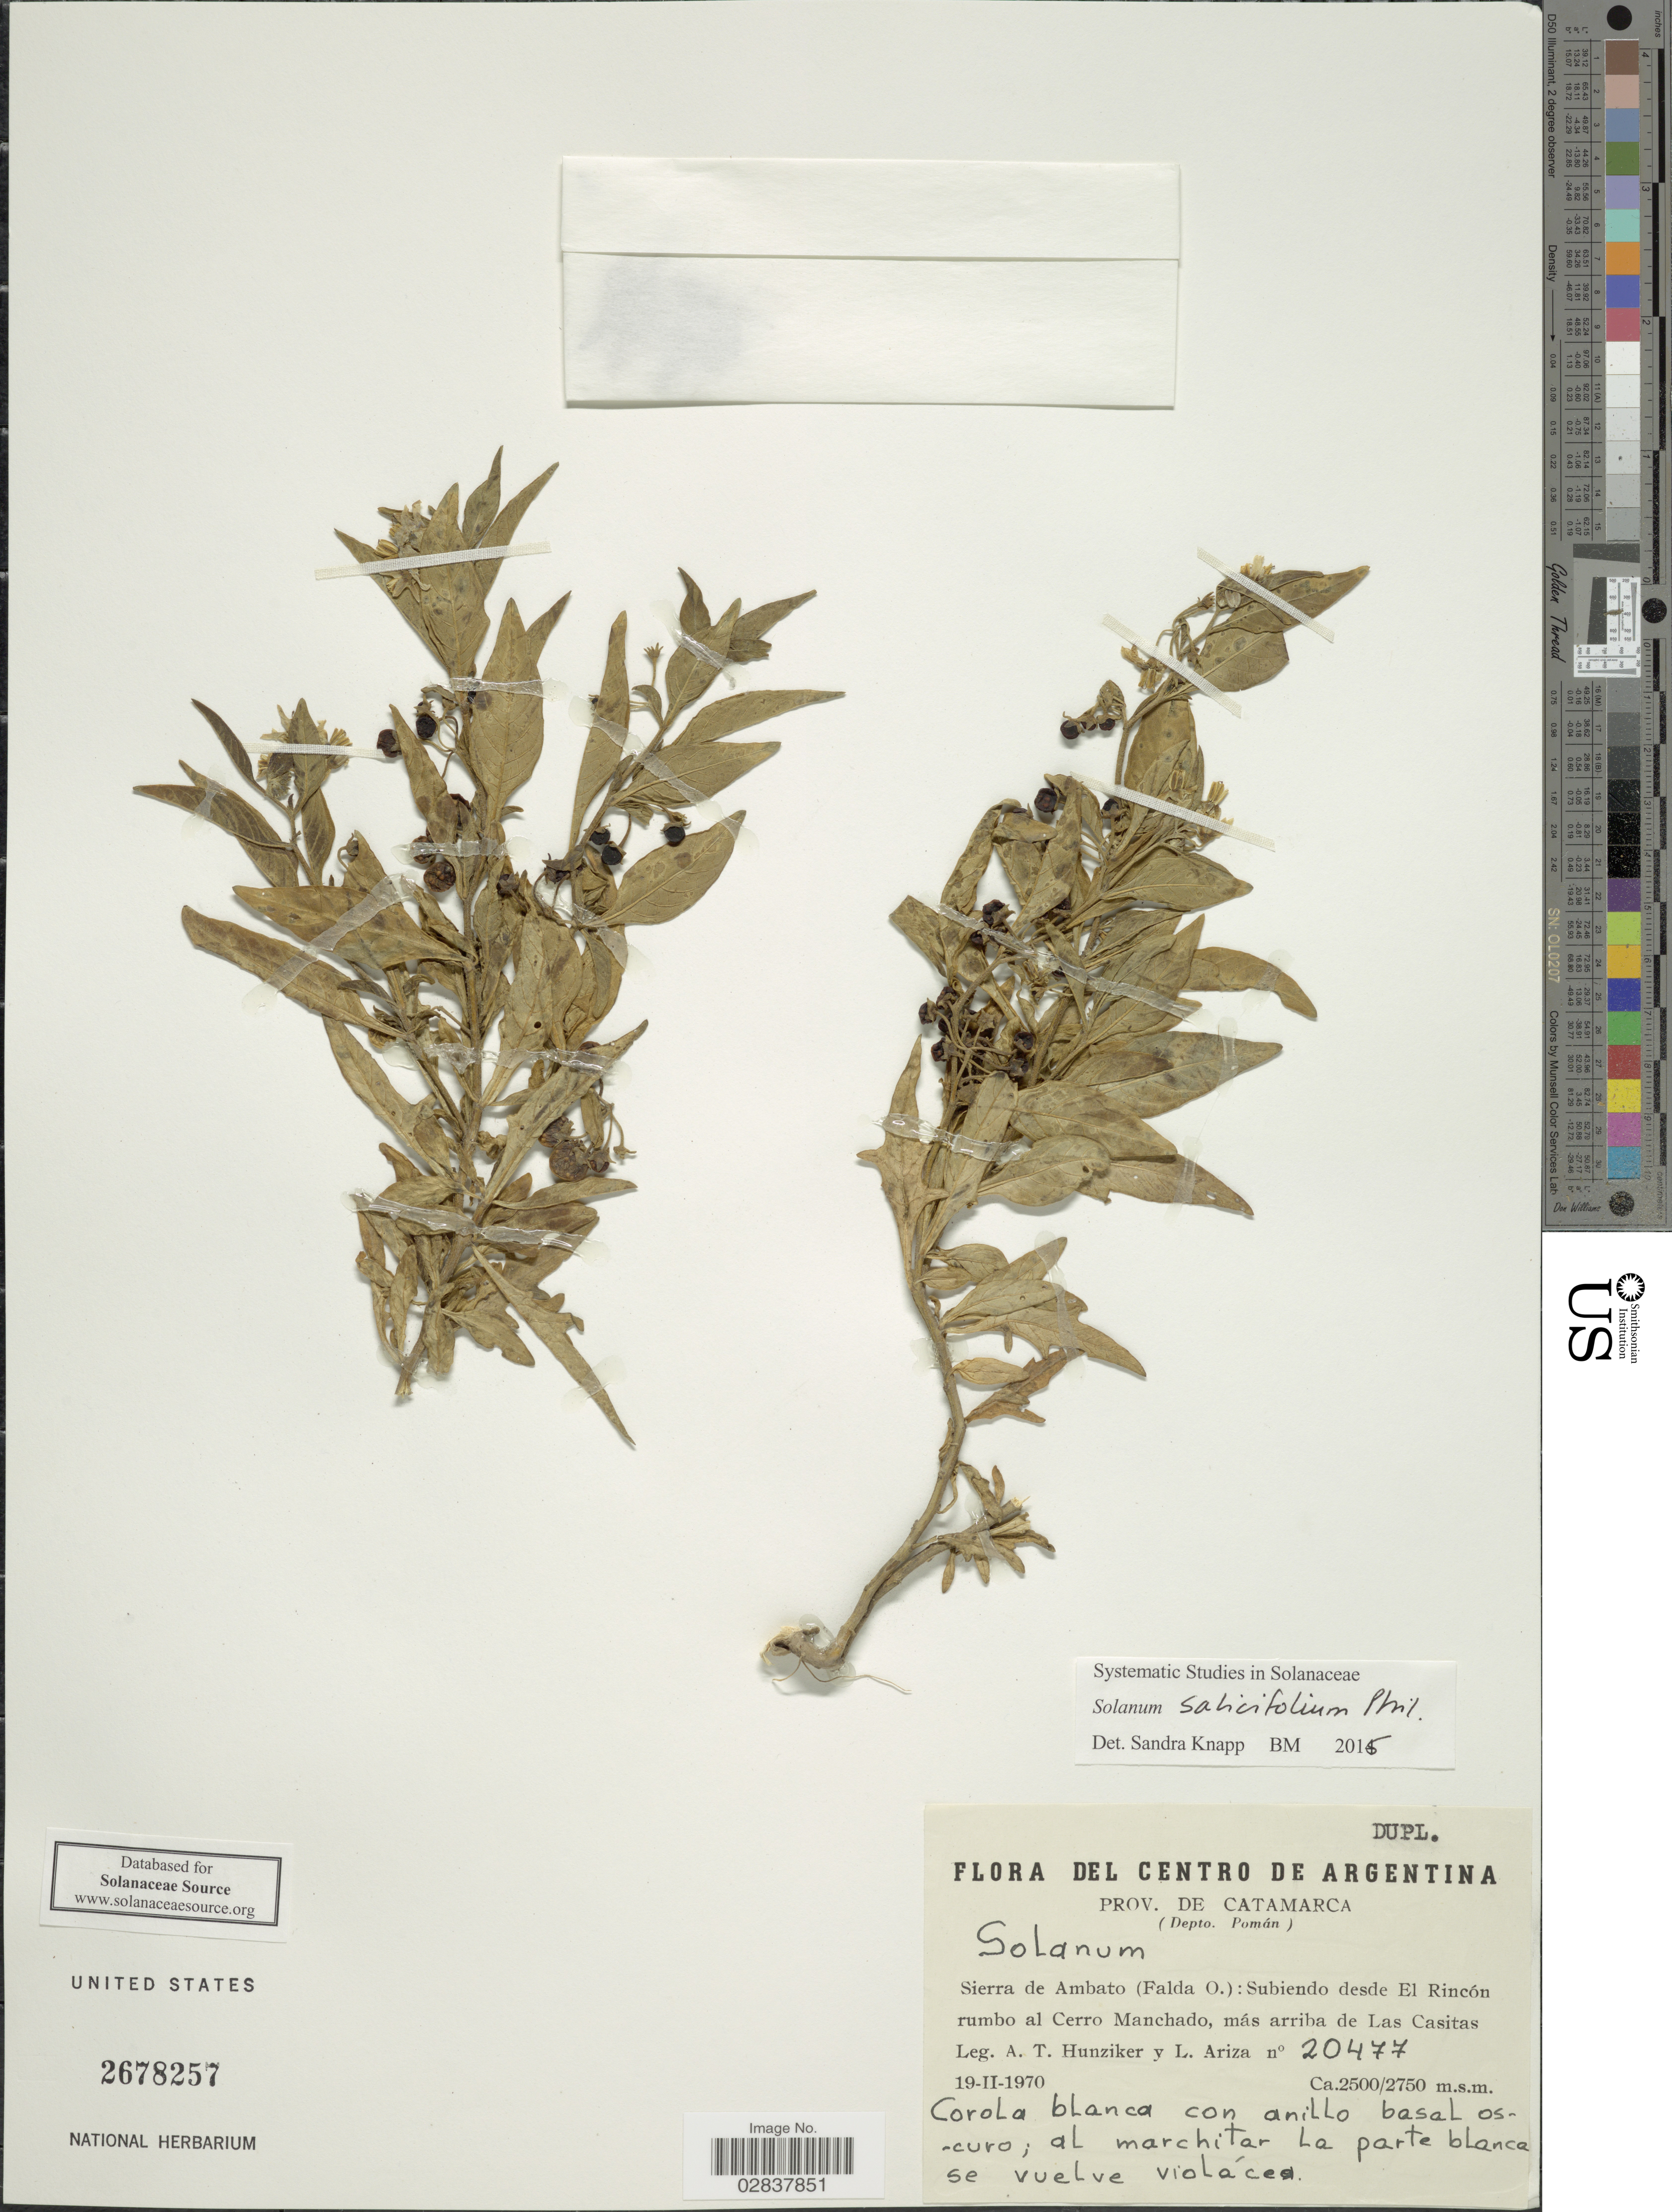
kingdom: Plantae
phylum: Tracheophyta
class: Magnoliopsida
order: Solanales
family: Solanaceae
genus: Solanum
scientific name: Solanum salicifolium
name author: Phil.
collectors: A. T. Hunziker & L. Ariza-Espinar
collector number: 20477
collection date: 1970-02-19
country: Argentina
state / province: Catamarca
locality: (Depto. Pomán), Sierra de Ambato (Falda O.) Subiendo desde El Rincón rumbo al Cerro Manchado, más arriba de Las Casitas.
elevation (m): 2500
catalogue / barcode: US 2678257